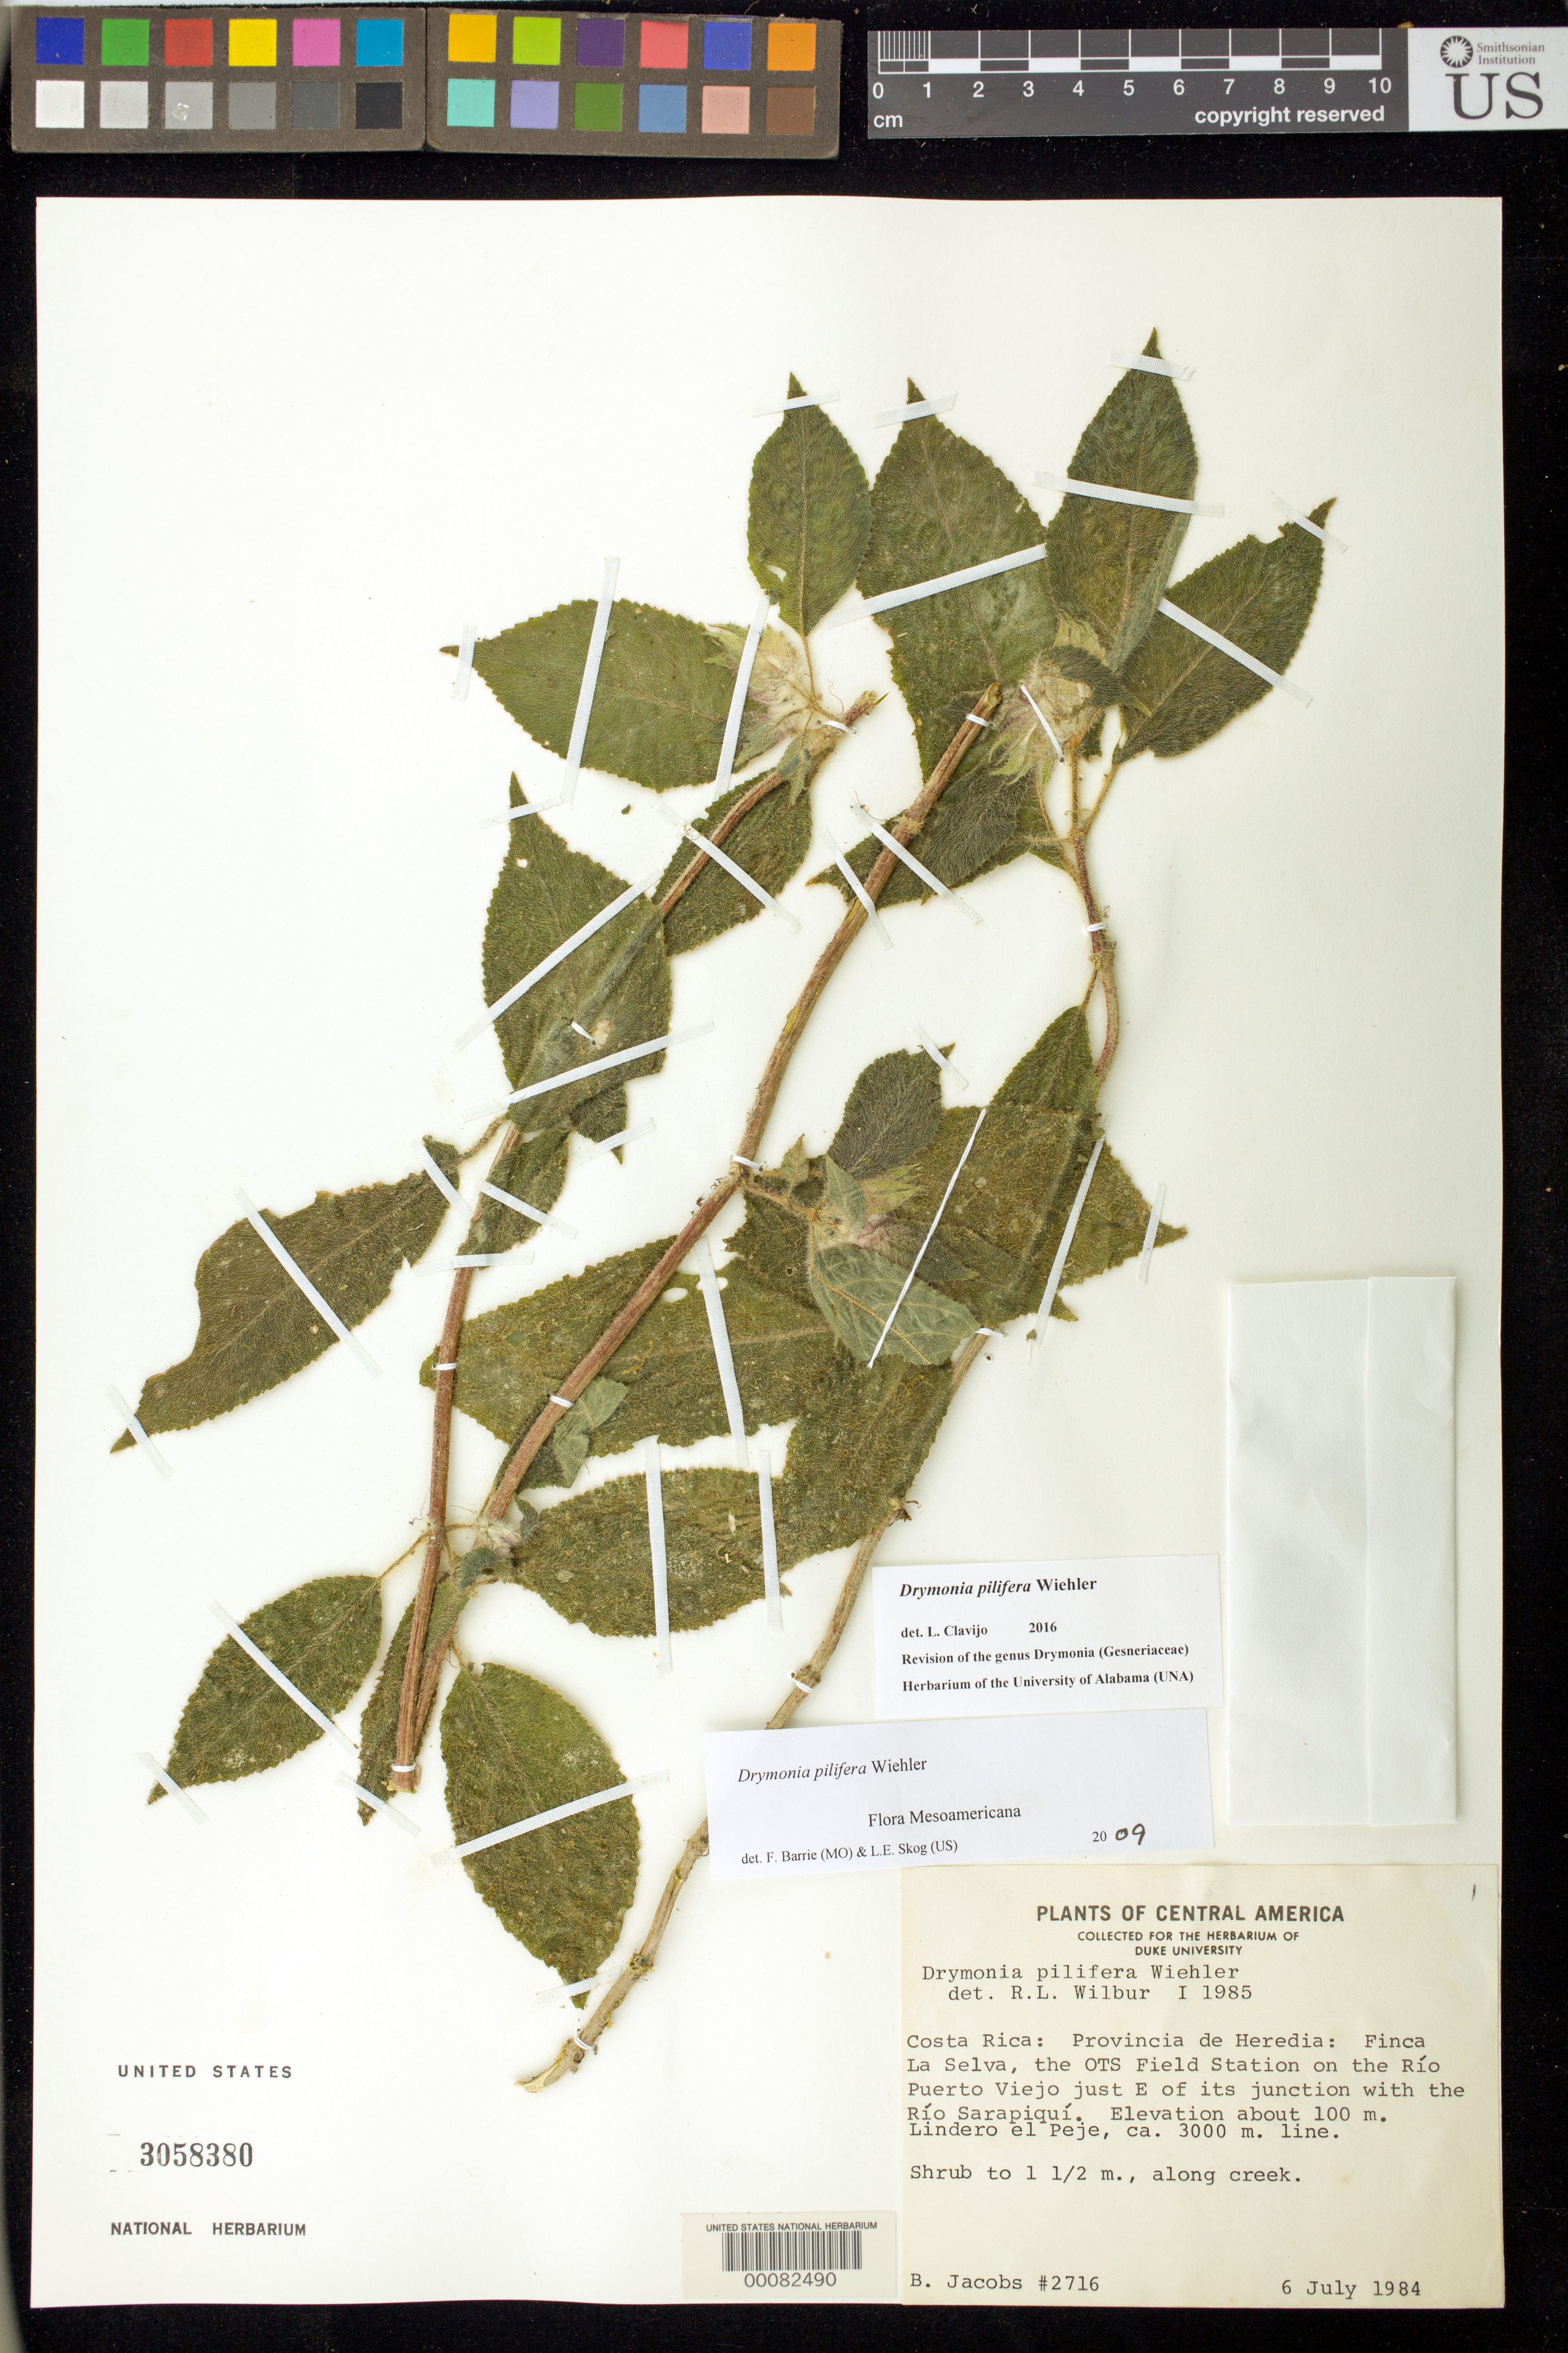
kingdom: Plantae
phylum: Tracheophyta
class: Magnoliopsida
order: Lamiales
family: Gesneriaceae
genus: Drymonia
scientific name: Drymonia pilifera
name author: Wiehler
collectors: B. Jacobs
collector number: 2716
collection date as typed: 06 Jul 1984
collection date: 1984-07-06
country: Costa Rica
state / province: Heredia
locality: Finca La Selva, the OTS field station on the Rio Puerto Viejo just E of its junction with the Rio Sarapiqui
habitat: along creek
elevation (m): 100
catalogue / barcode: US 3058380